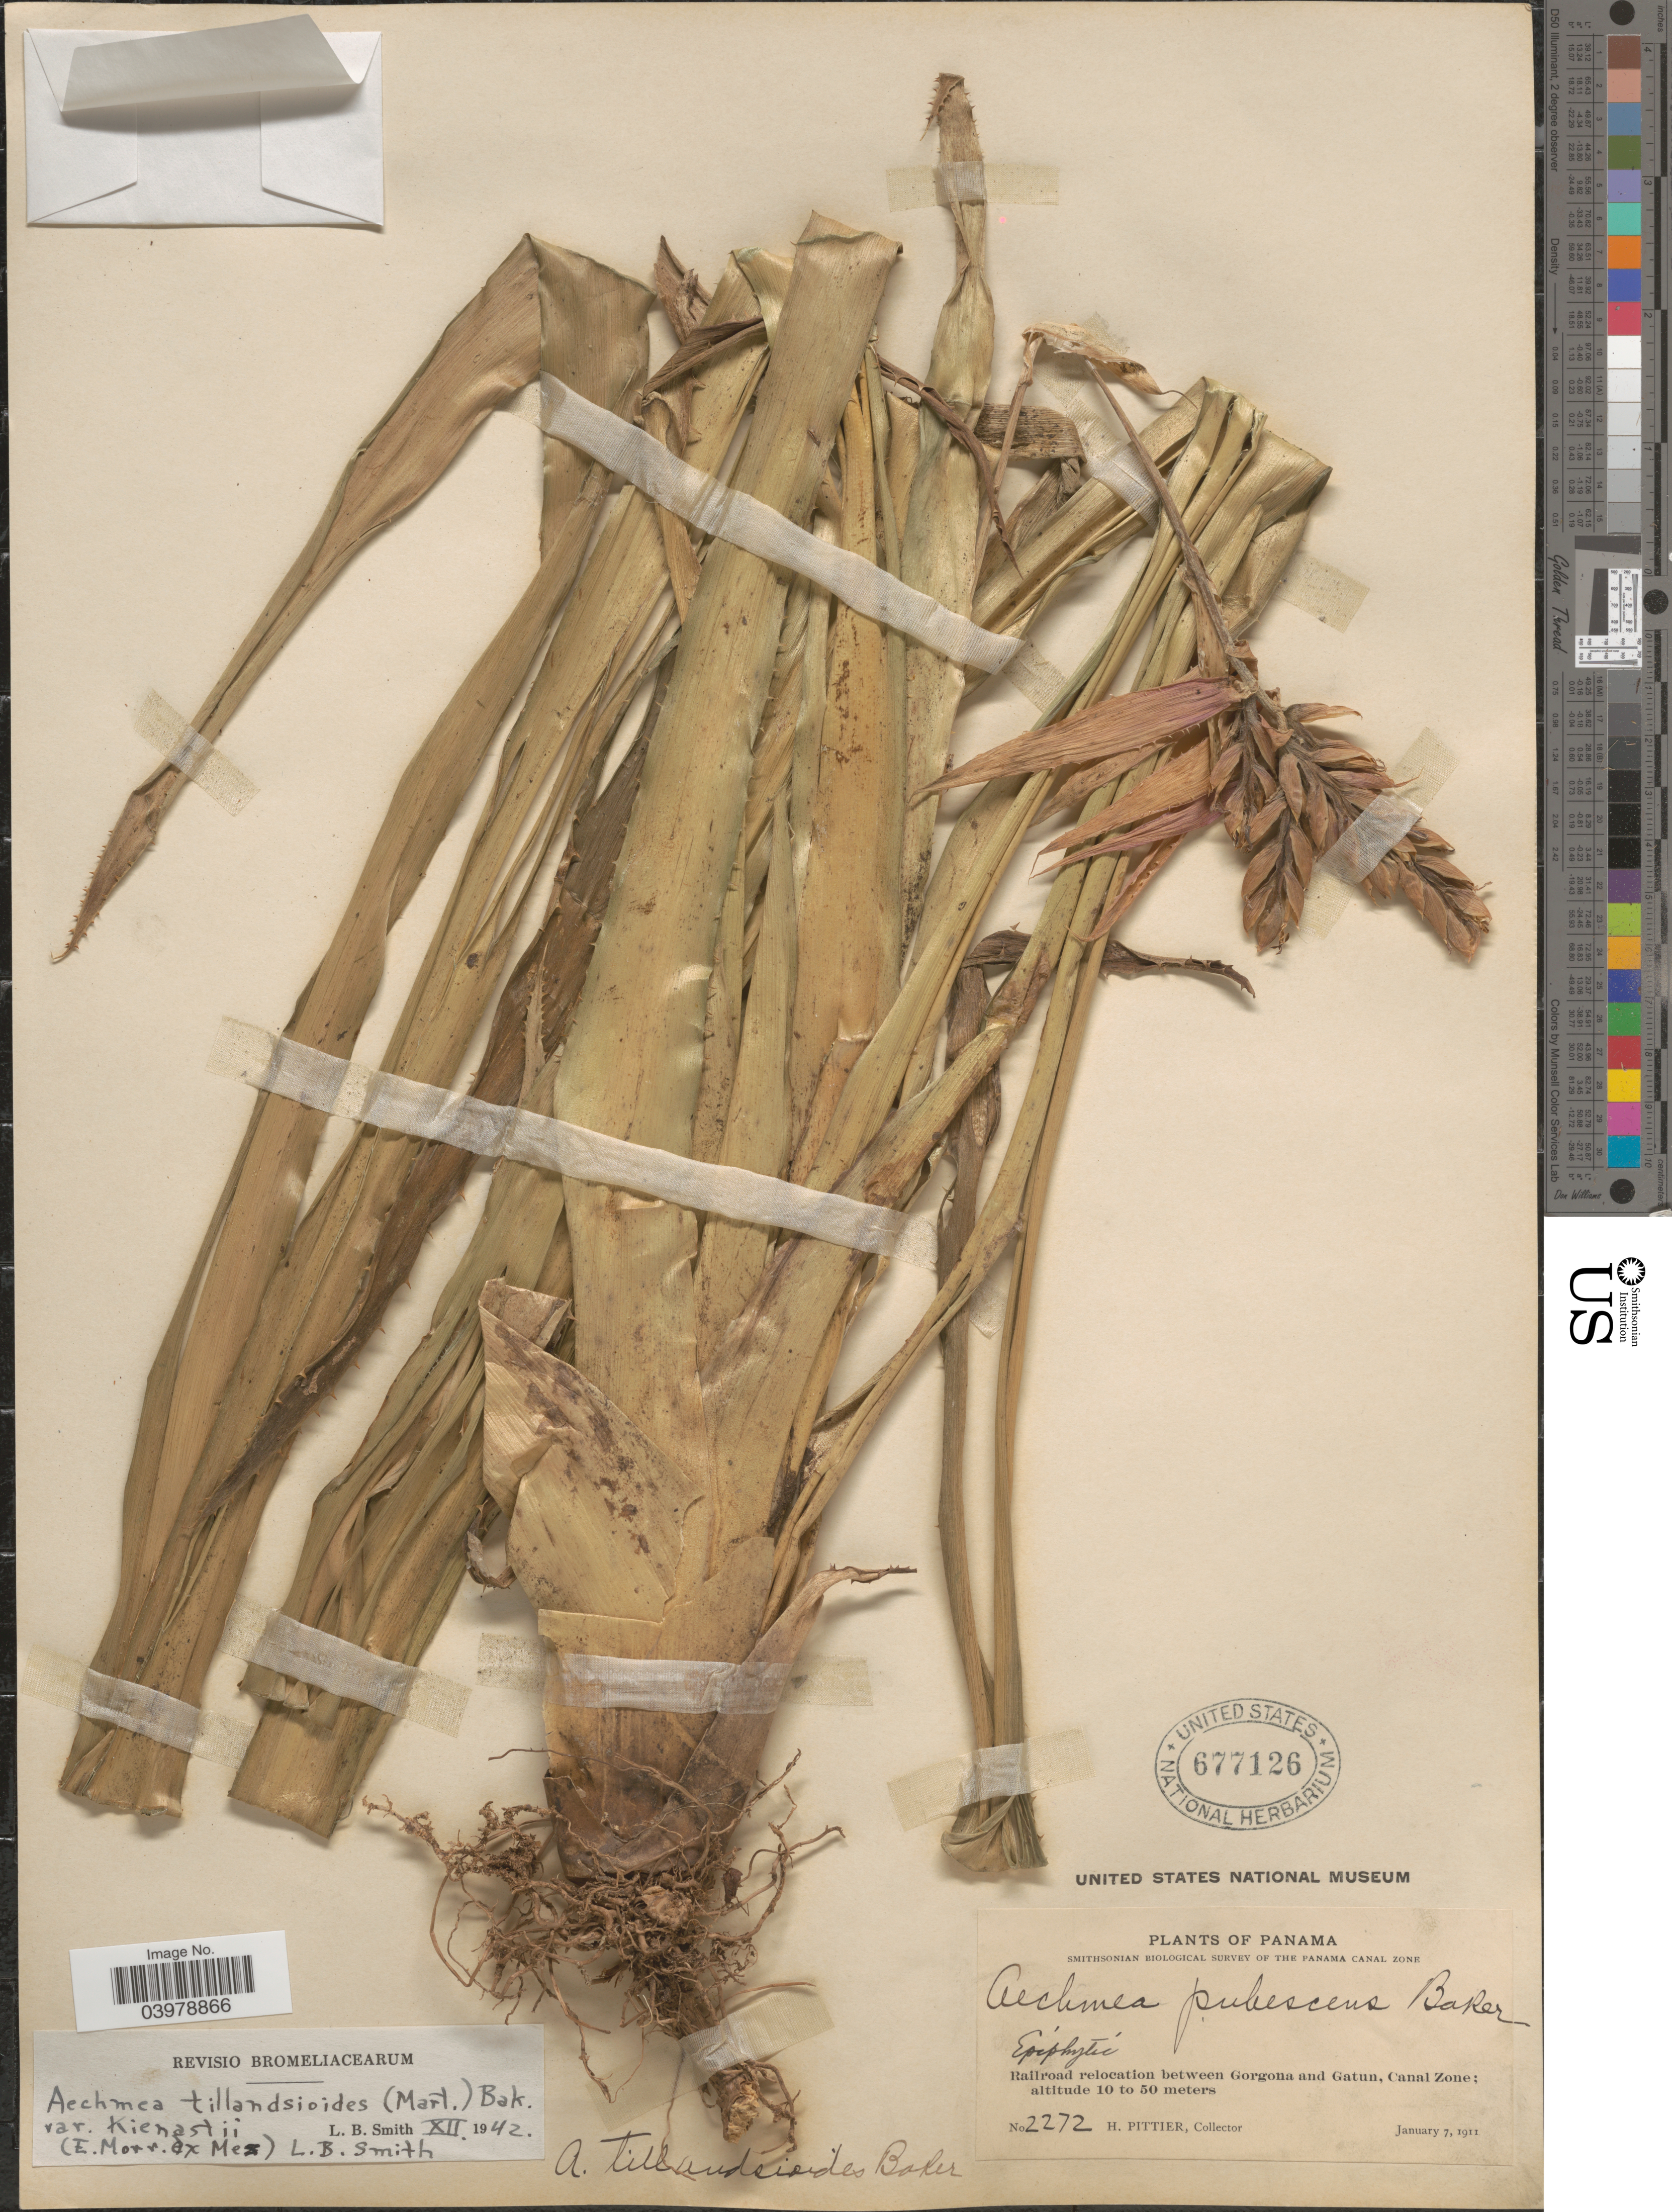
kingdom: Plantae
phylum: Tracheophyta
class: Liliopsida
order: Poales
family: Bromeliaceae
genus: Aechmea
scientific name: Aechmea tillandsioides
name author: (Mart. ex Schult. & Schult. f.) Baker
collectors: H. F. Pittier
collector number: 2272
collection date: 1911-01-07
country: Panama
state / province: Colón / Panamá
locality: Railroad relocation between Gorgona and Gatun, Canal Zone.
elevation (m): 10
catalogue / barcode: US 677126